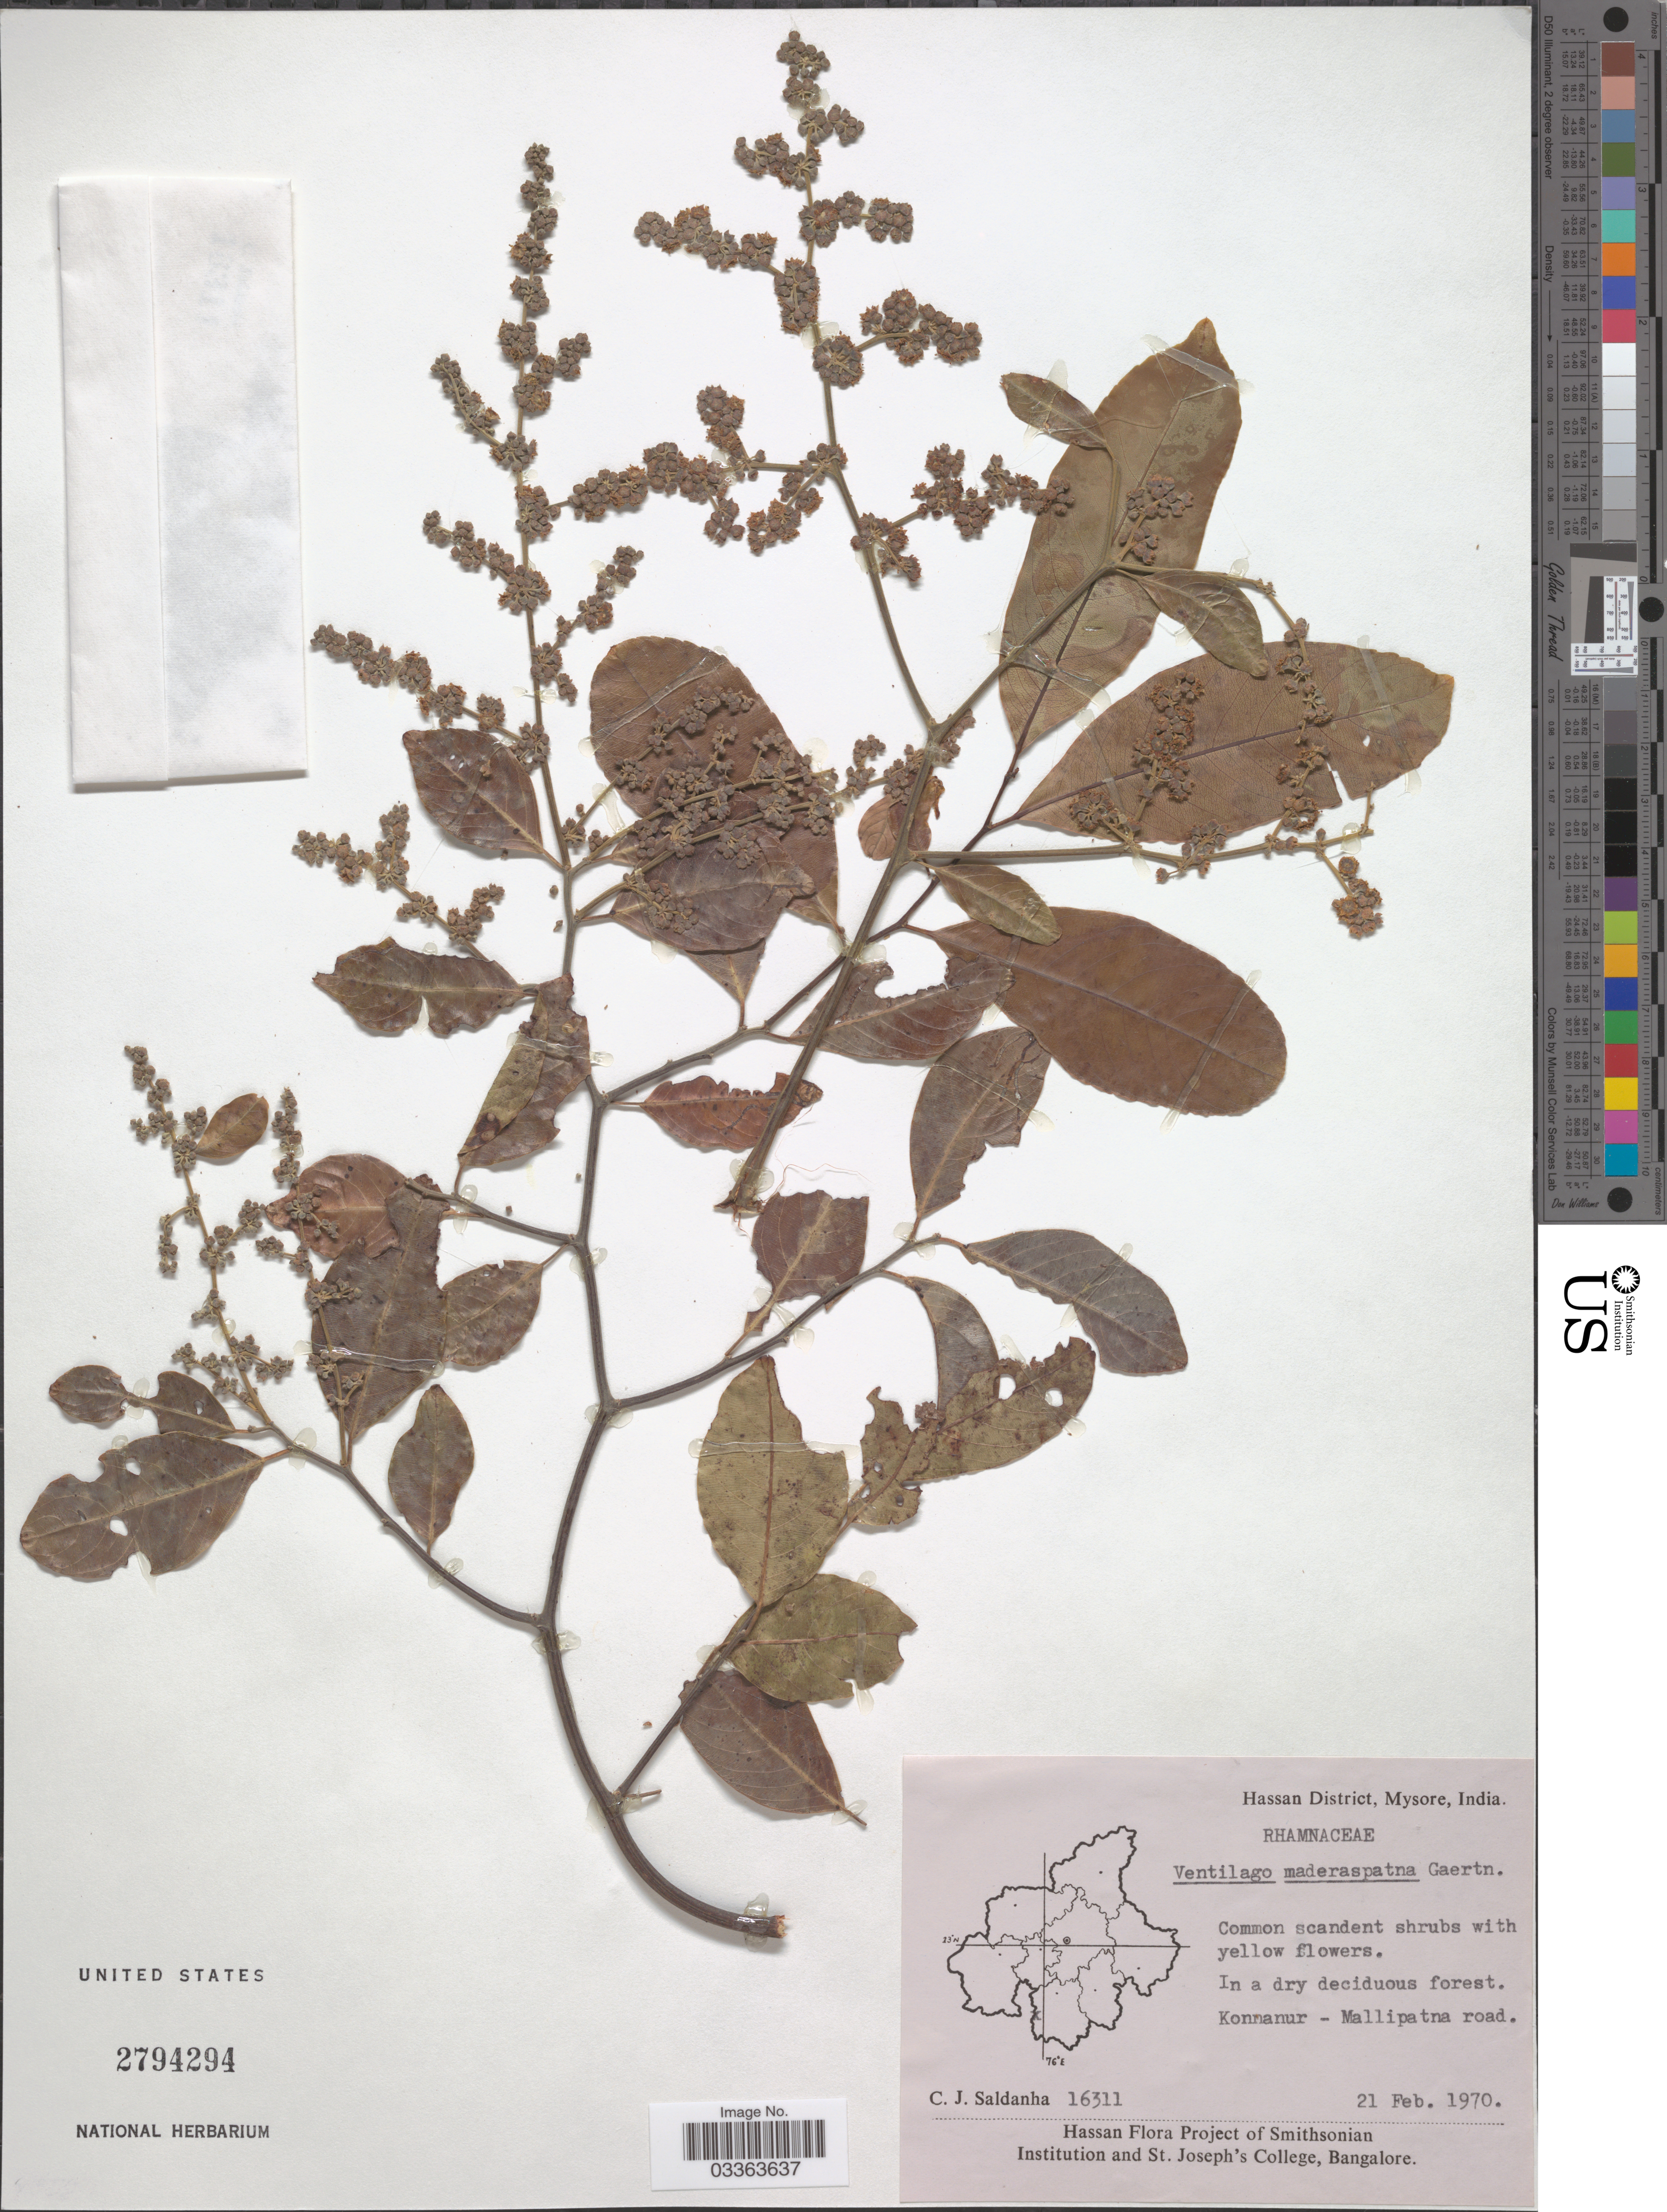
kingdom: Plantae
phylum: Tracheophyta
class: Magnoliopsida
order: Rosales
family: Rhamnaceae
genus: Ventilago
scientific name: Ventilago madraspatana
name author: Gaertn.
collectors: C. J. Saldanha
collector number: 16311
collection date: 1970-02-21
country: India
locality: Hassan District, Mysore. Konnanur - Mallipatna road.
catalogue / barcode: US 2794294